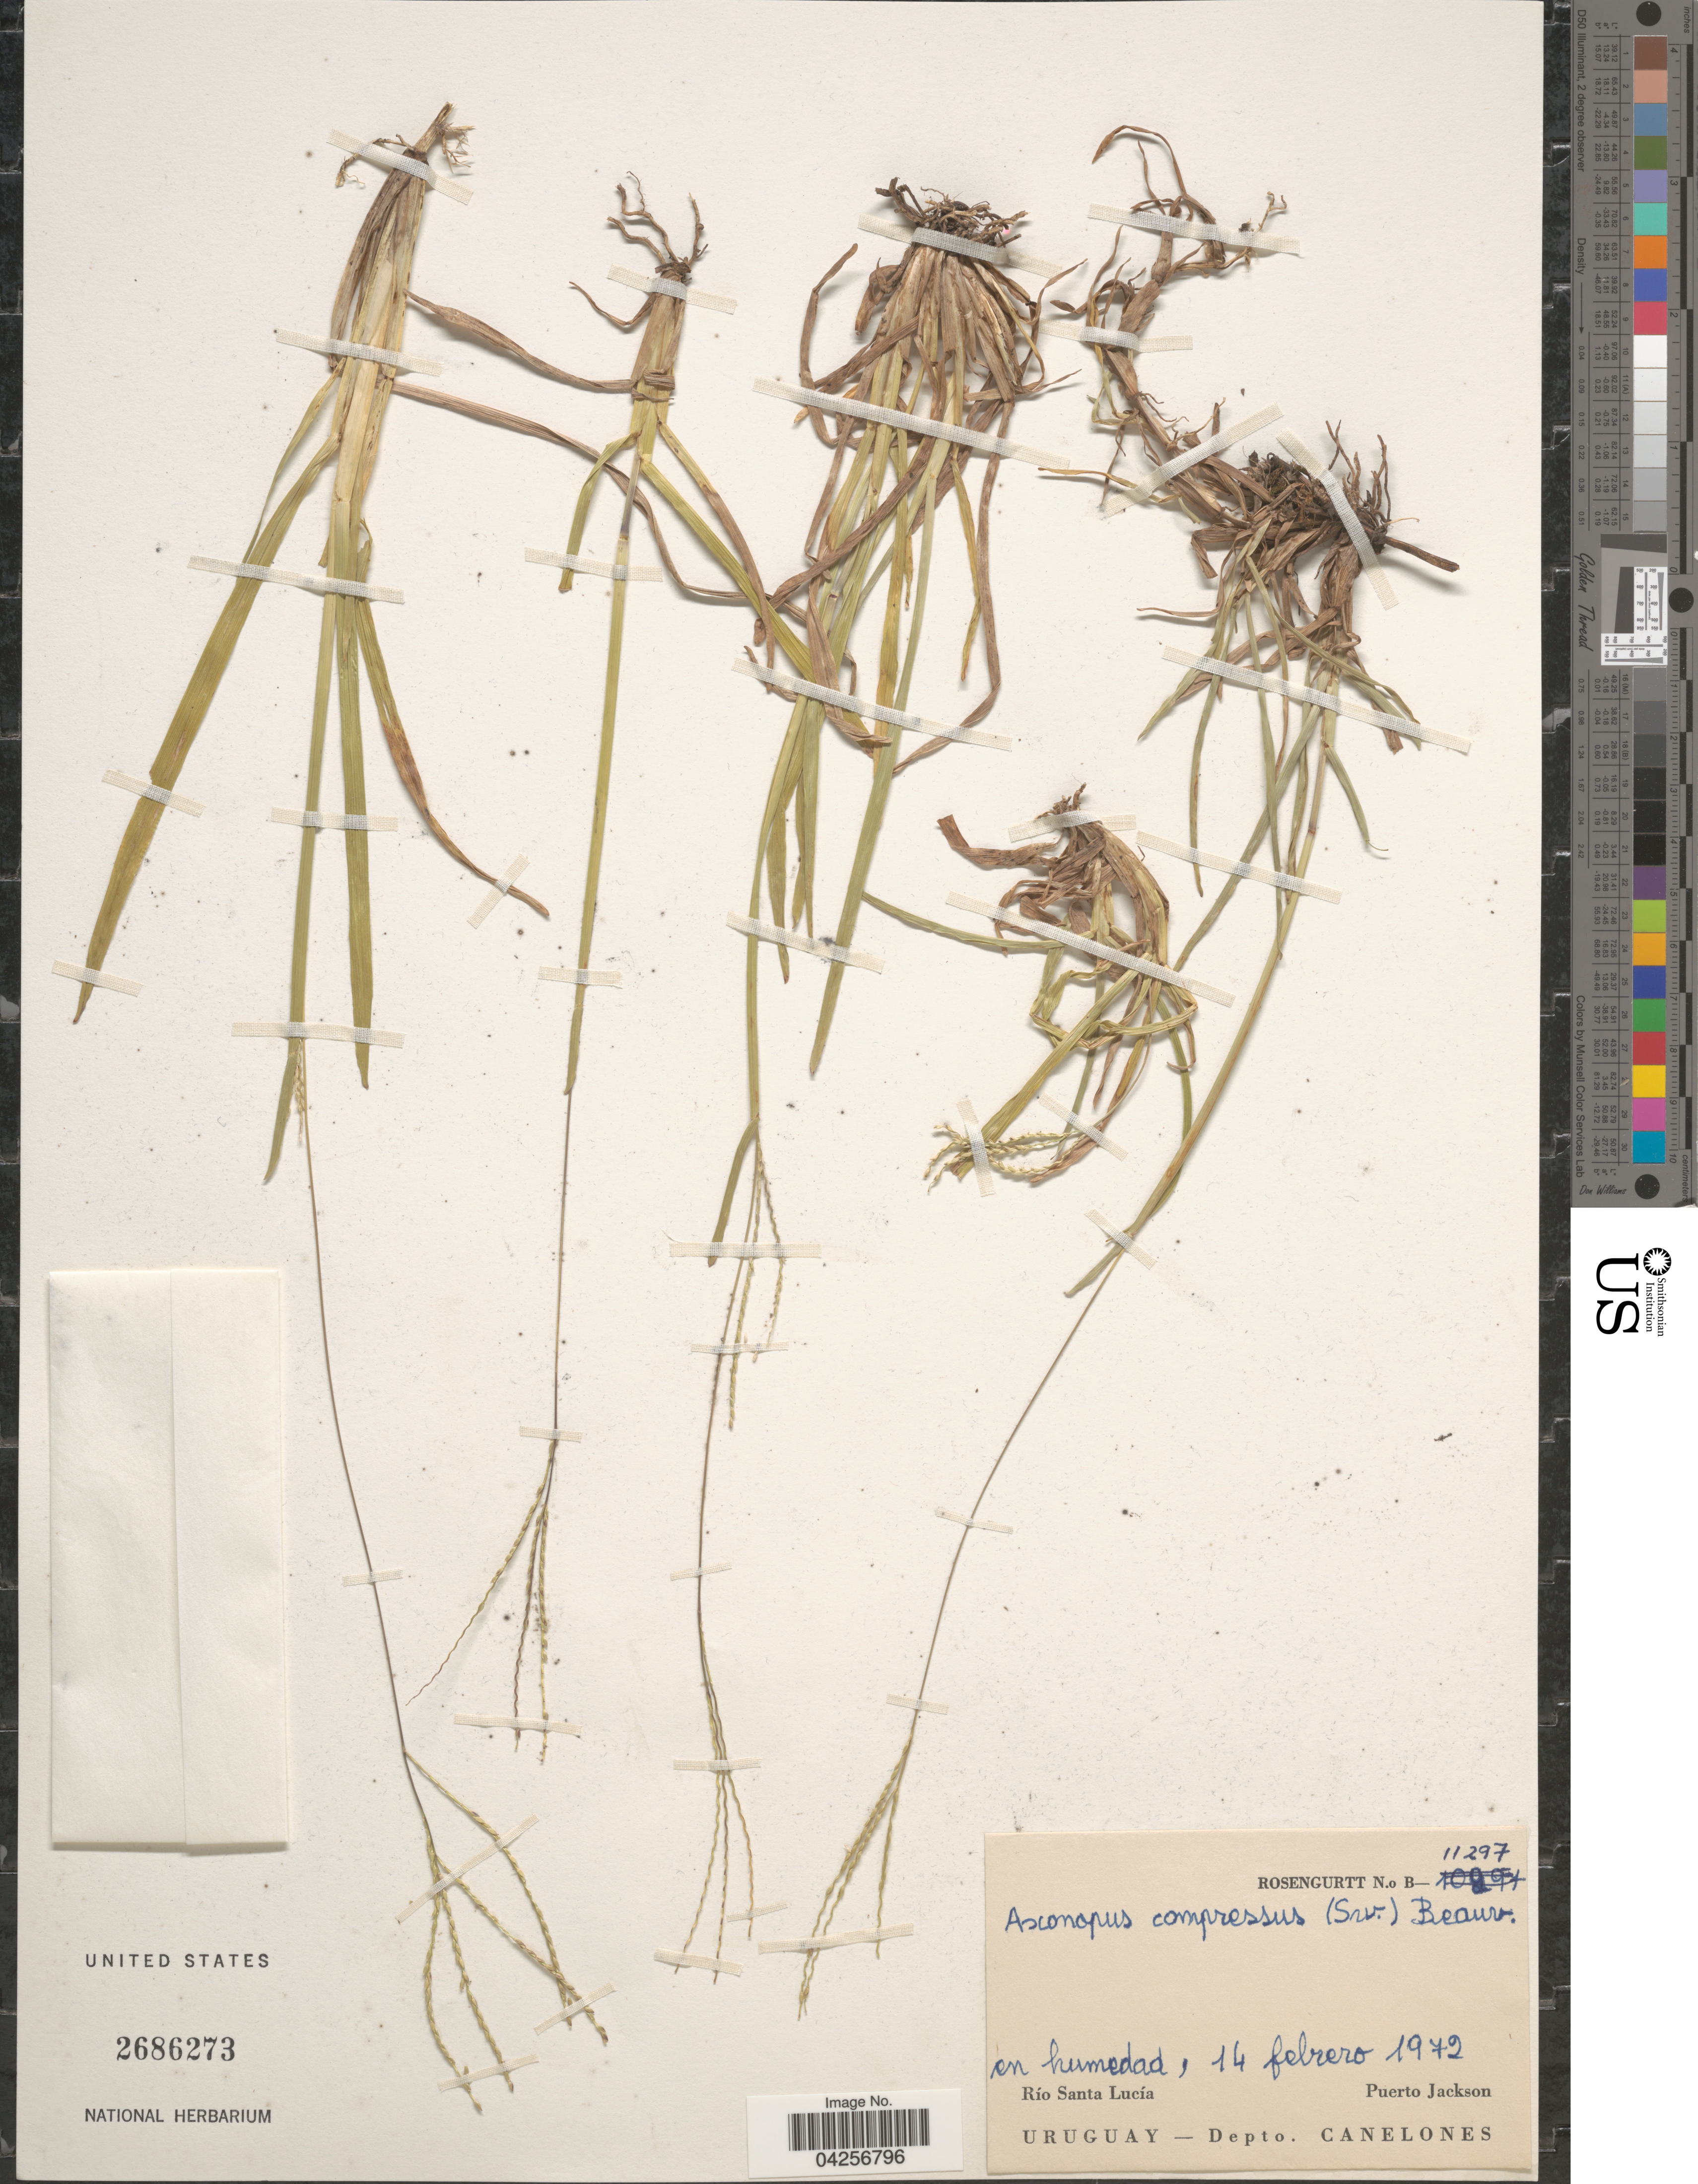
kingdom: Plantae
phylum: Tracheophyta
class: Liliopsida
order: Poales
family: Poaceae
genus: Axonopus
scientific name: Axonopus compressus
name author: (Sw.) P. Beauv.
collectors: Rosengurtt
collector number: B-11297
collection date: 1972-02-14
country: Uruguay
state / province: Canelones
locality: Río Santa Lucía. Puerto Jackson. Depto. Canelones.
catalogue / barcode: US 2686273